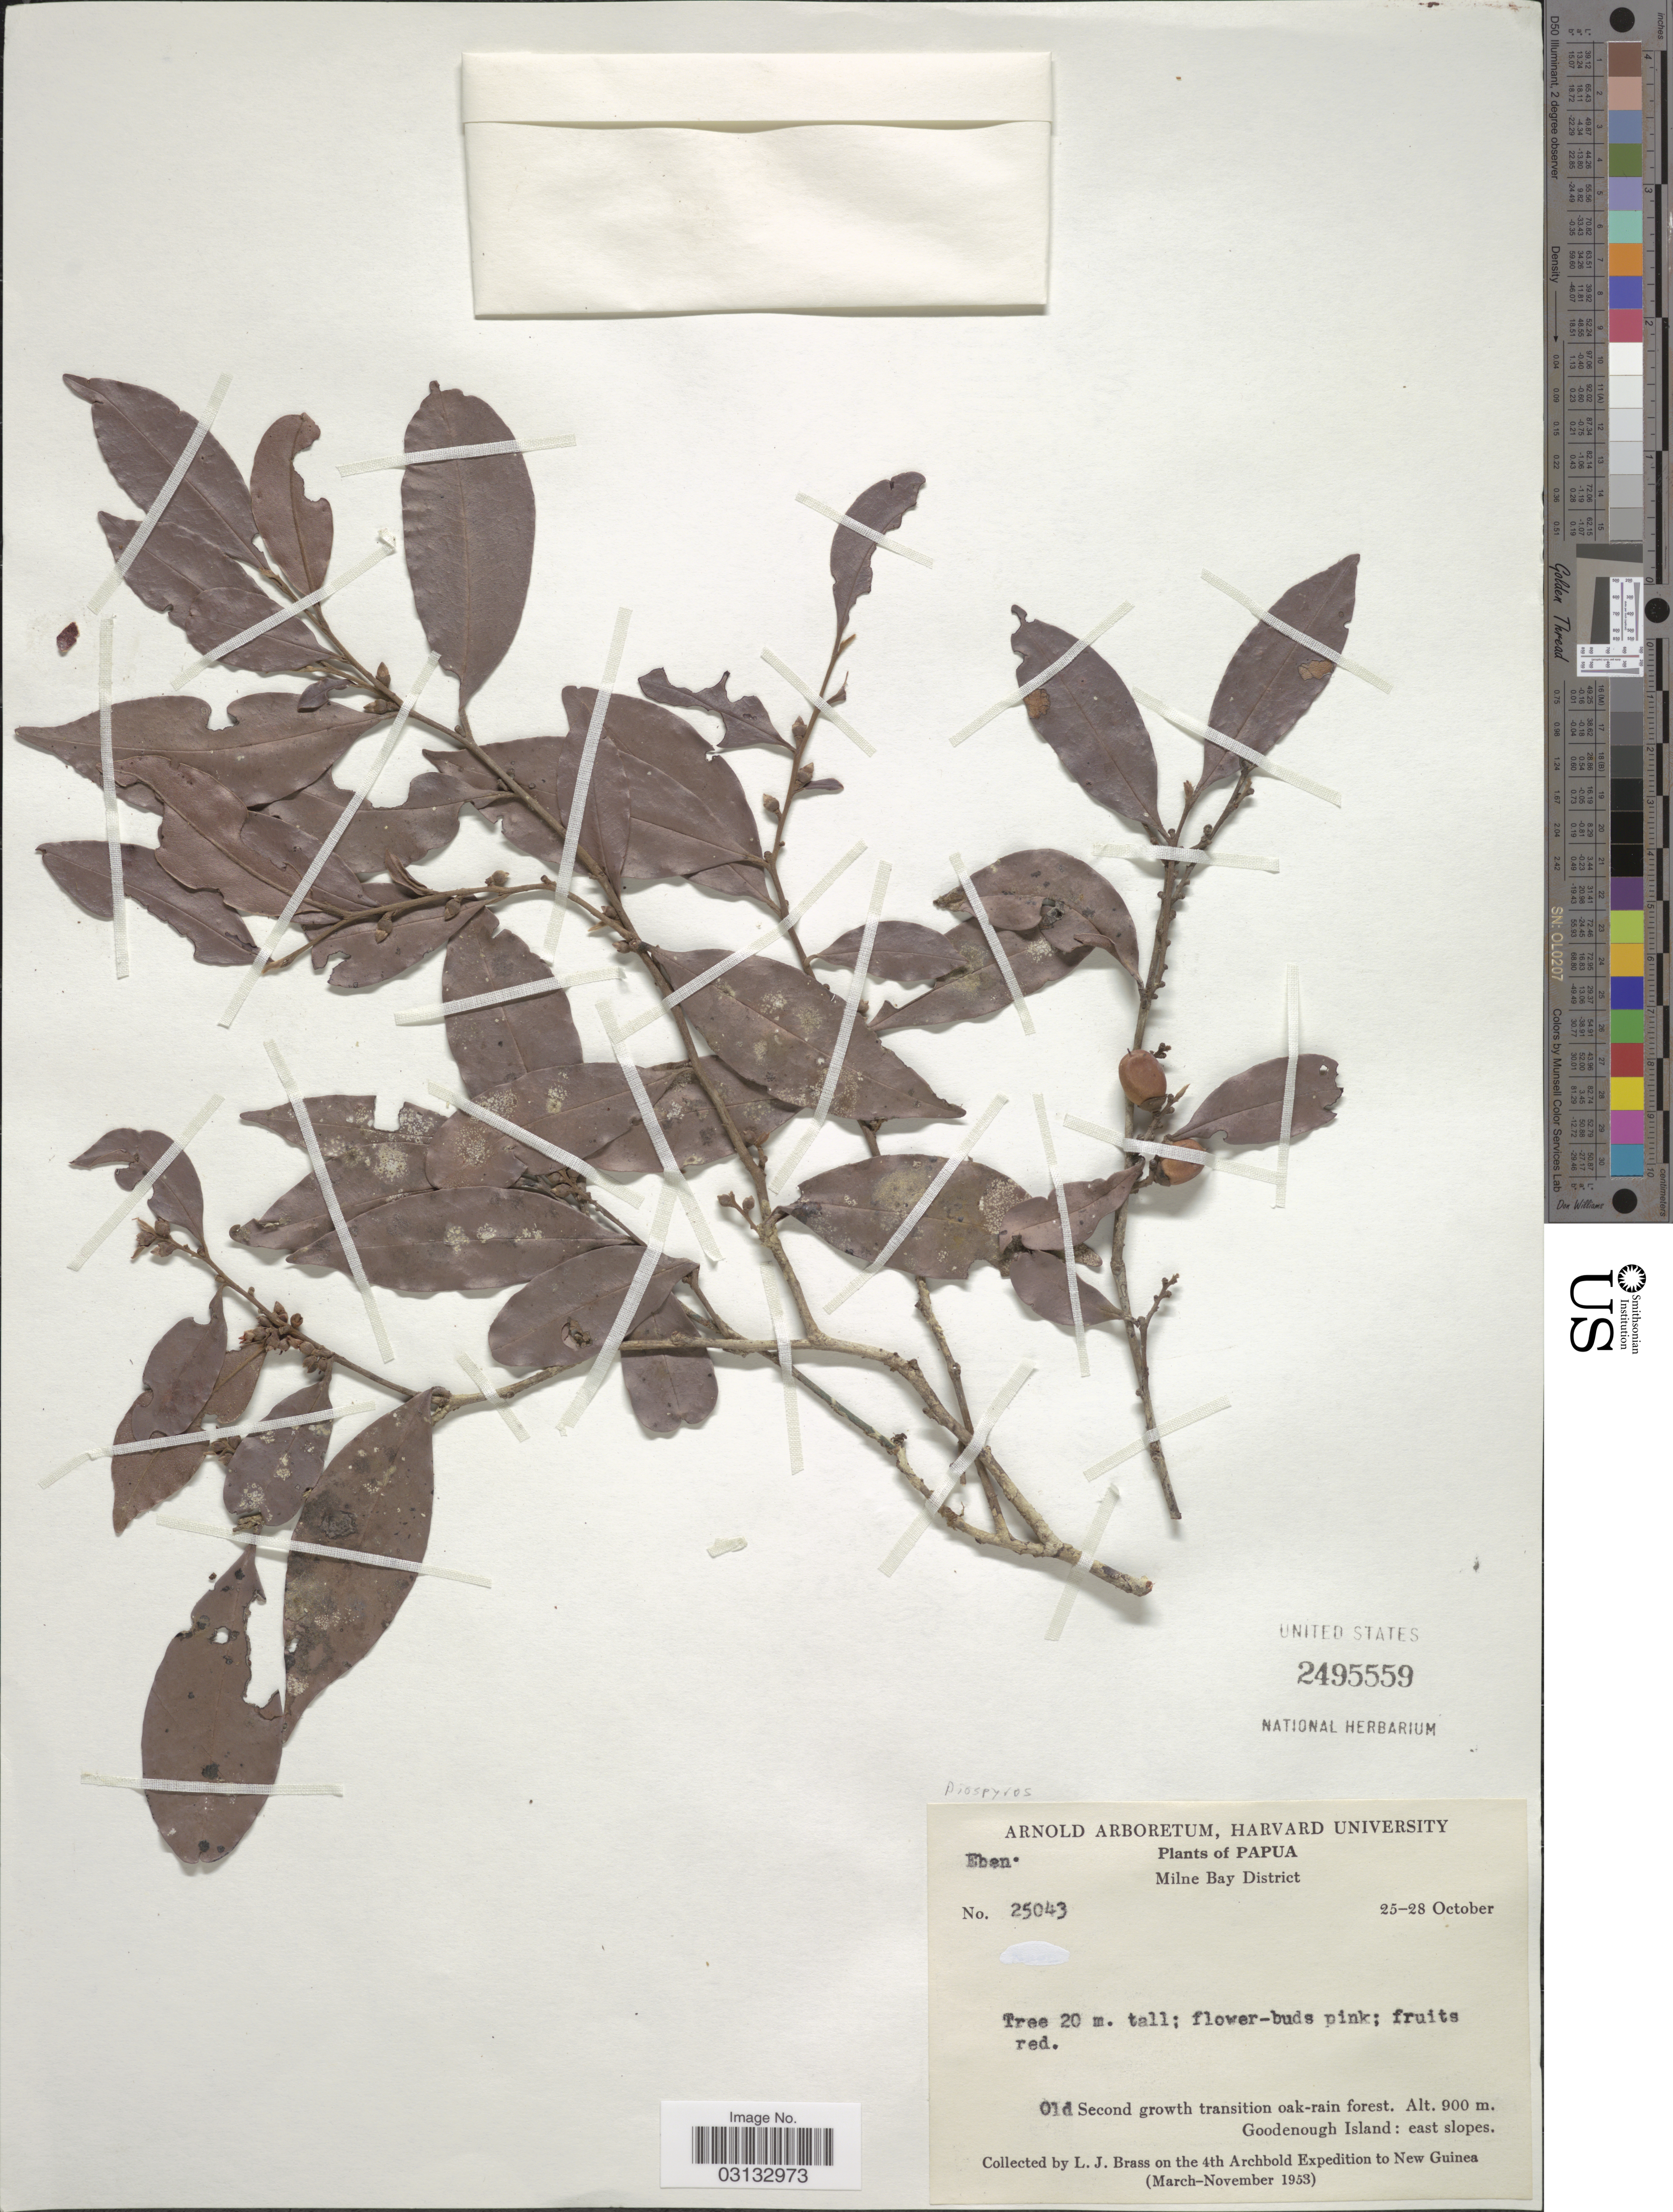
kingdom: Plantae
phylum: Tracheophyta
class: Magnoliopsida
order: Ericales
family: Ebenaceae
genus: Diospyros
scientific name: Diospyros sp.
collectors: L. J. Brass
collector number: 25043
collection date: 1953-10-25/1953-10-28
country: Papua New Guinea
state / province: Milne Bay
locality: Papua, Milne Bay District, Goodenough Island: east slopes. New Guinea.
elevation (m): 900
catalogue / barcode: US 2495559